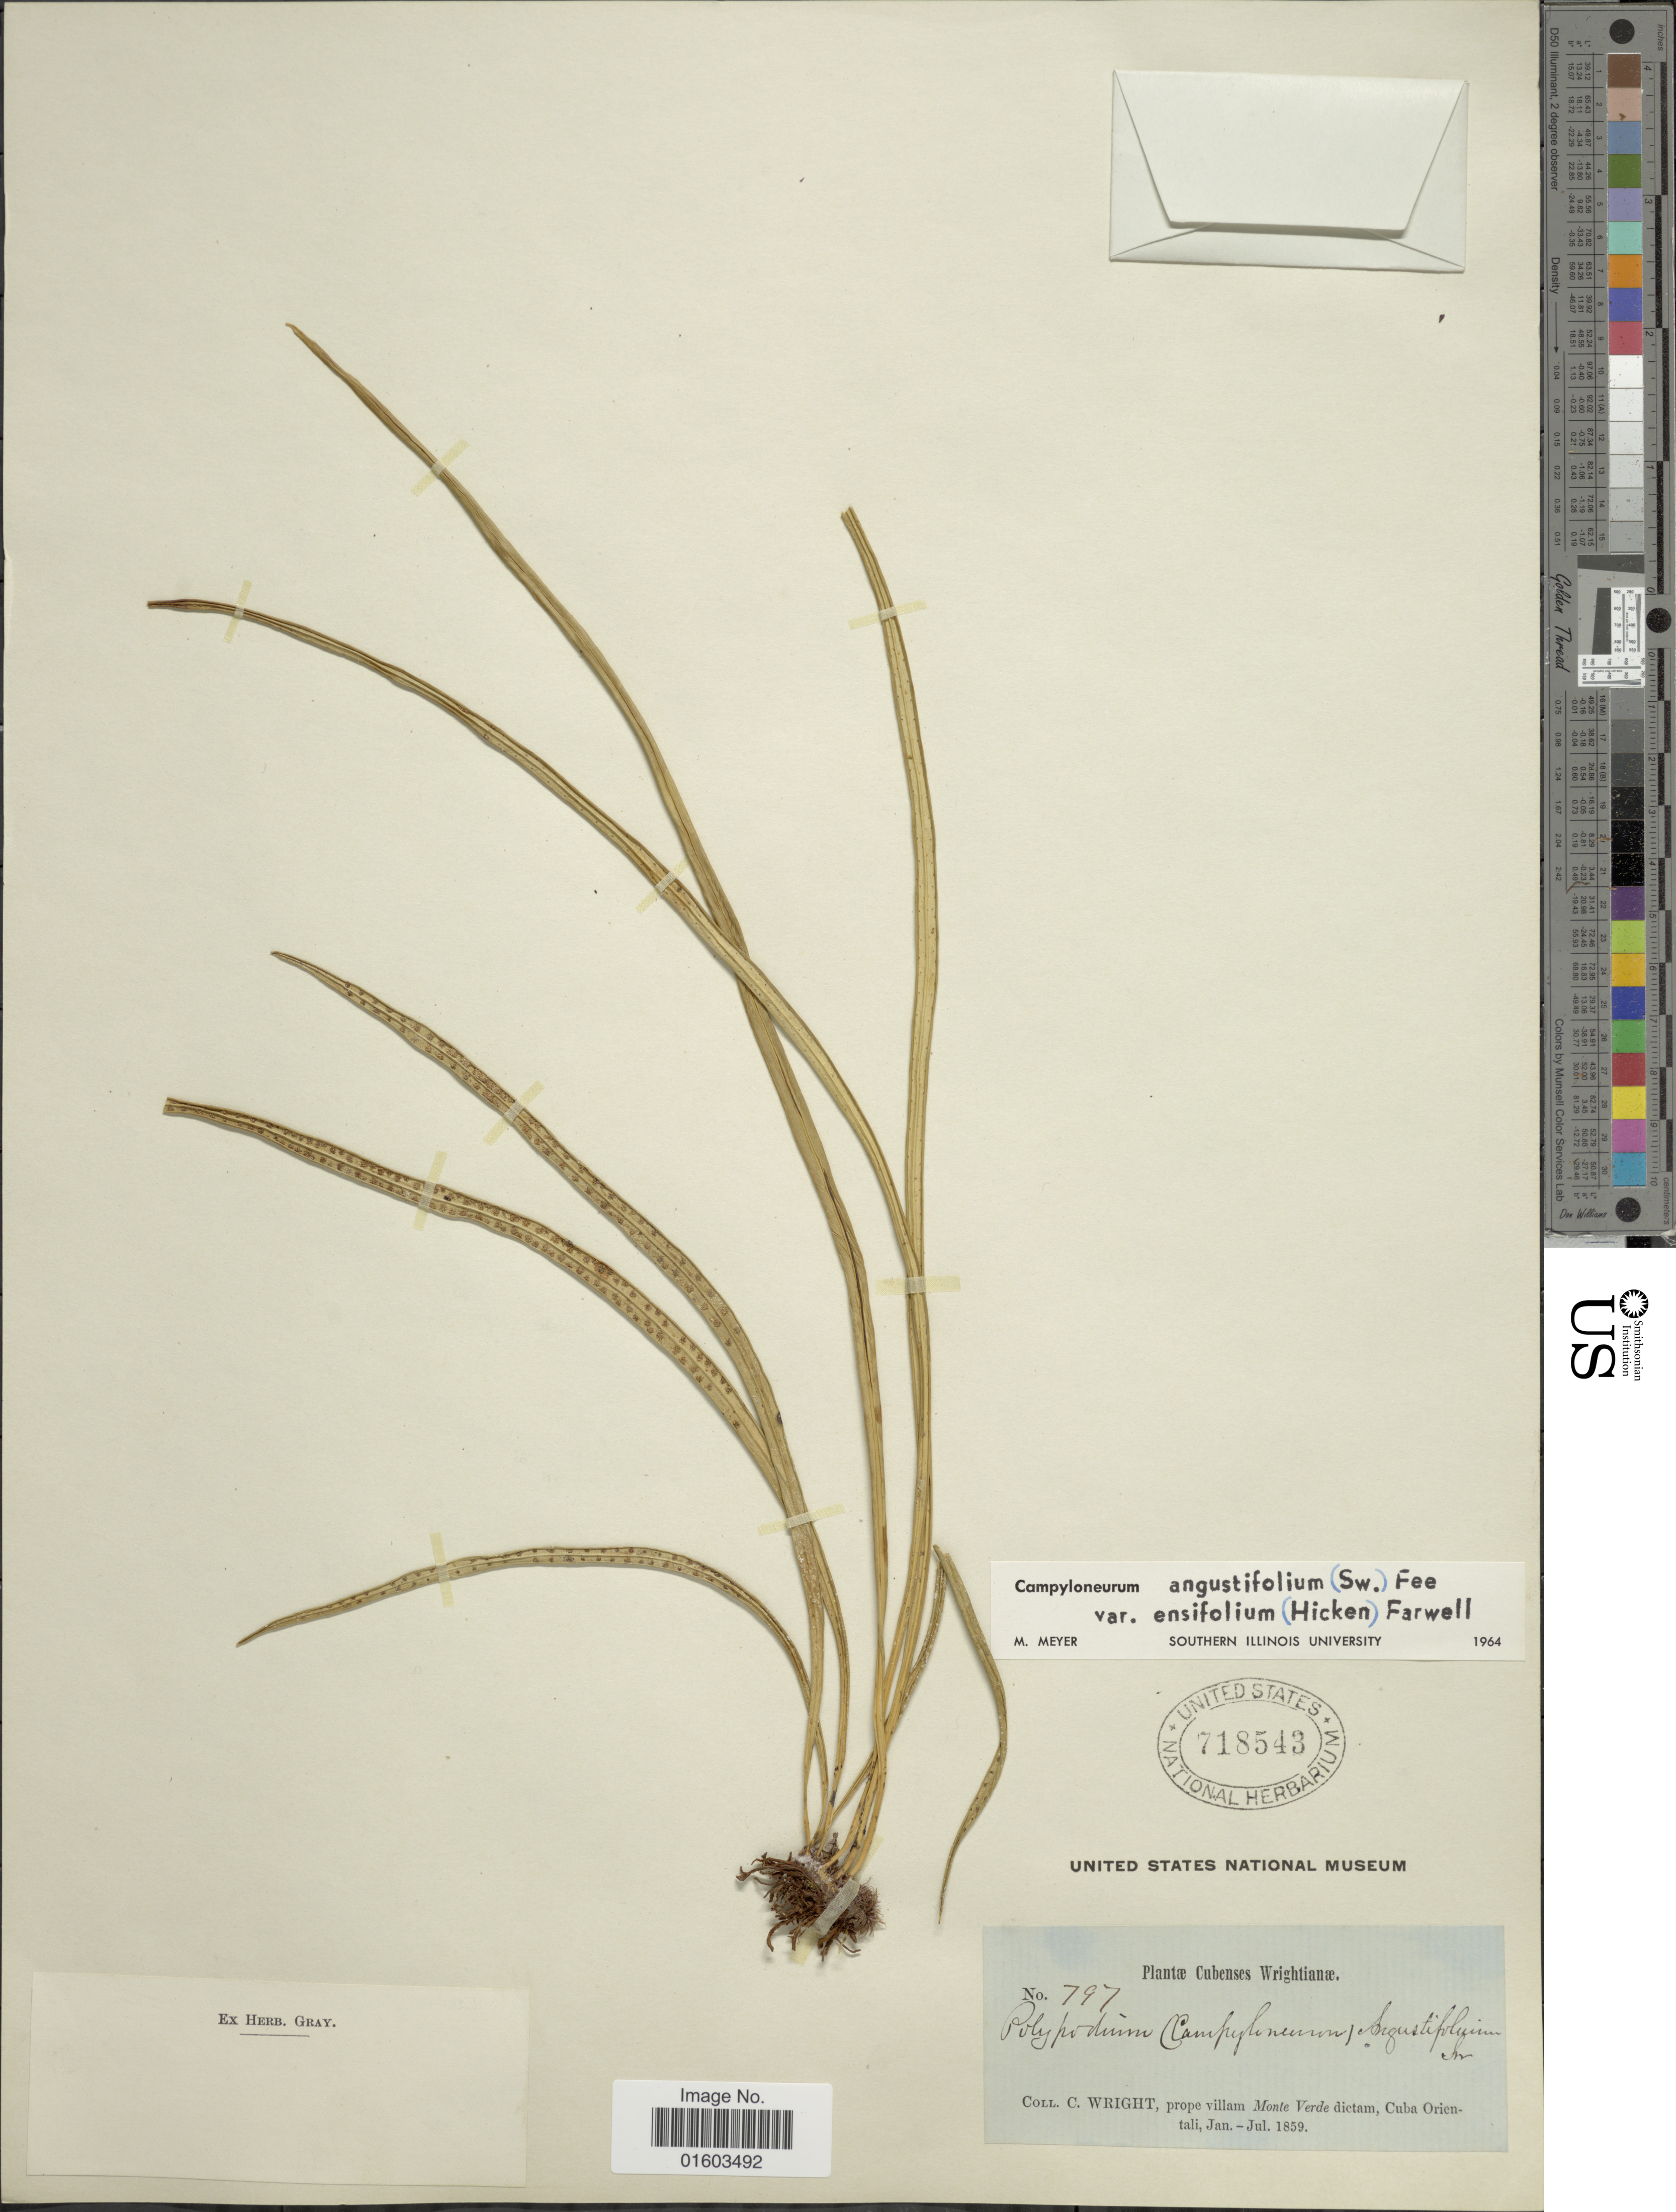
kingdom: Plantae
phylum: Tracheophyta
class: Polypodiopsida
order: Polypodiales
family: Polypodiaceae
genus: Campyloneurum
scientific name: Campyloneurum angustifolium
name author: (Sw.) Fée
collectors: C. Wright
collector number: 797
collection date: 1859-01/1859-07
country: Cuba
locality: Prope villam Monte Verde dictam, Cuba Orientali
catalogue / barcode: US 718543